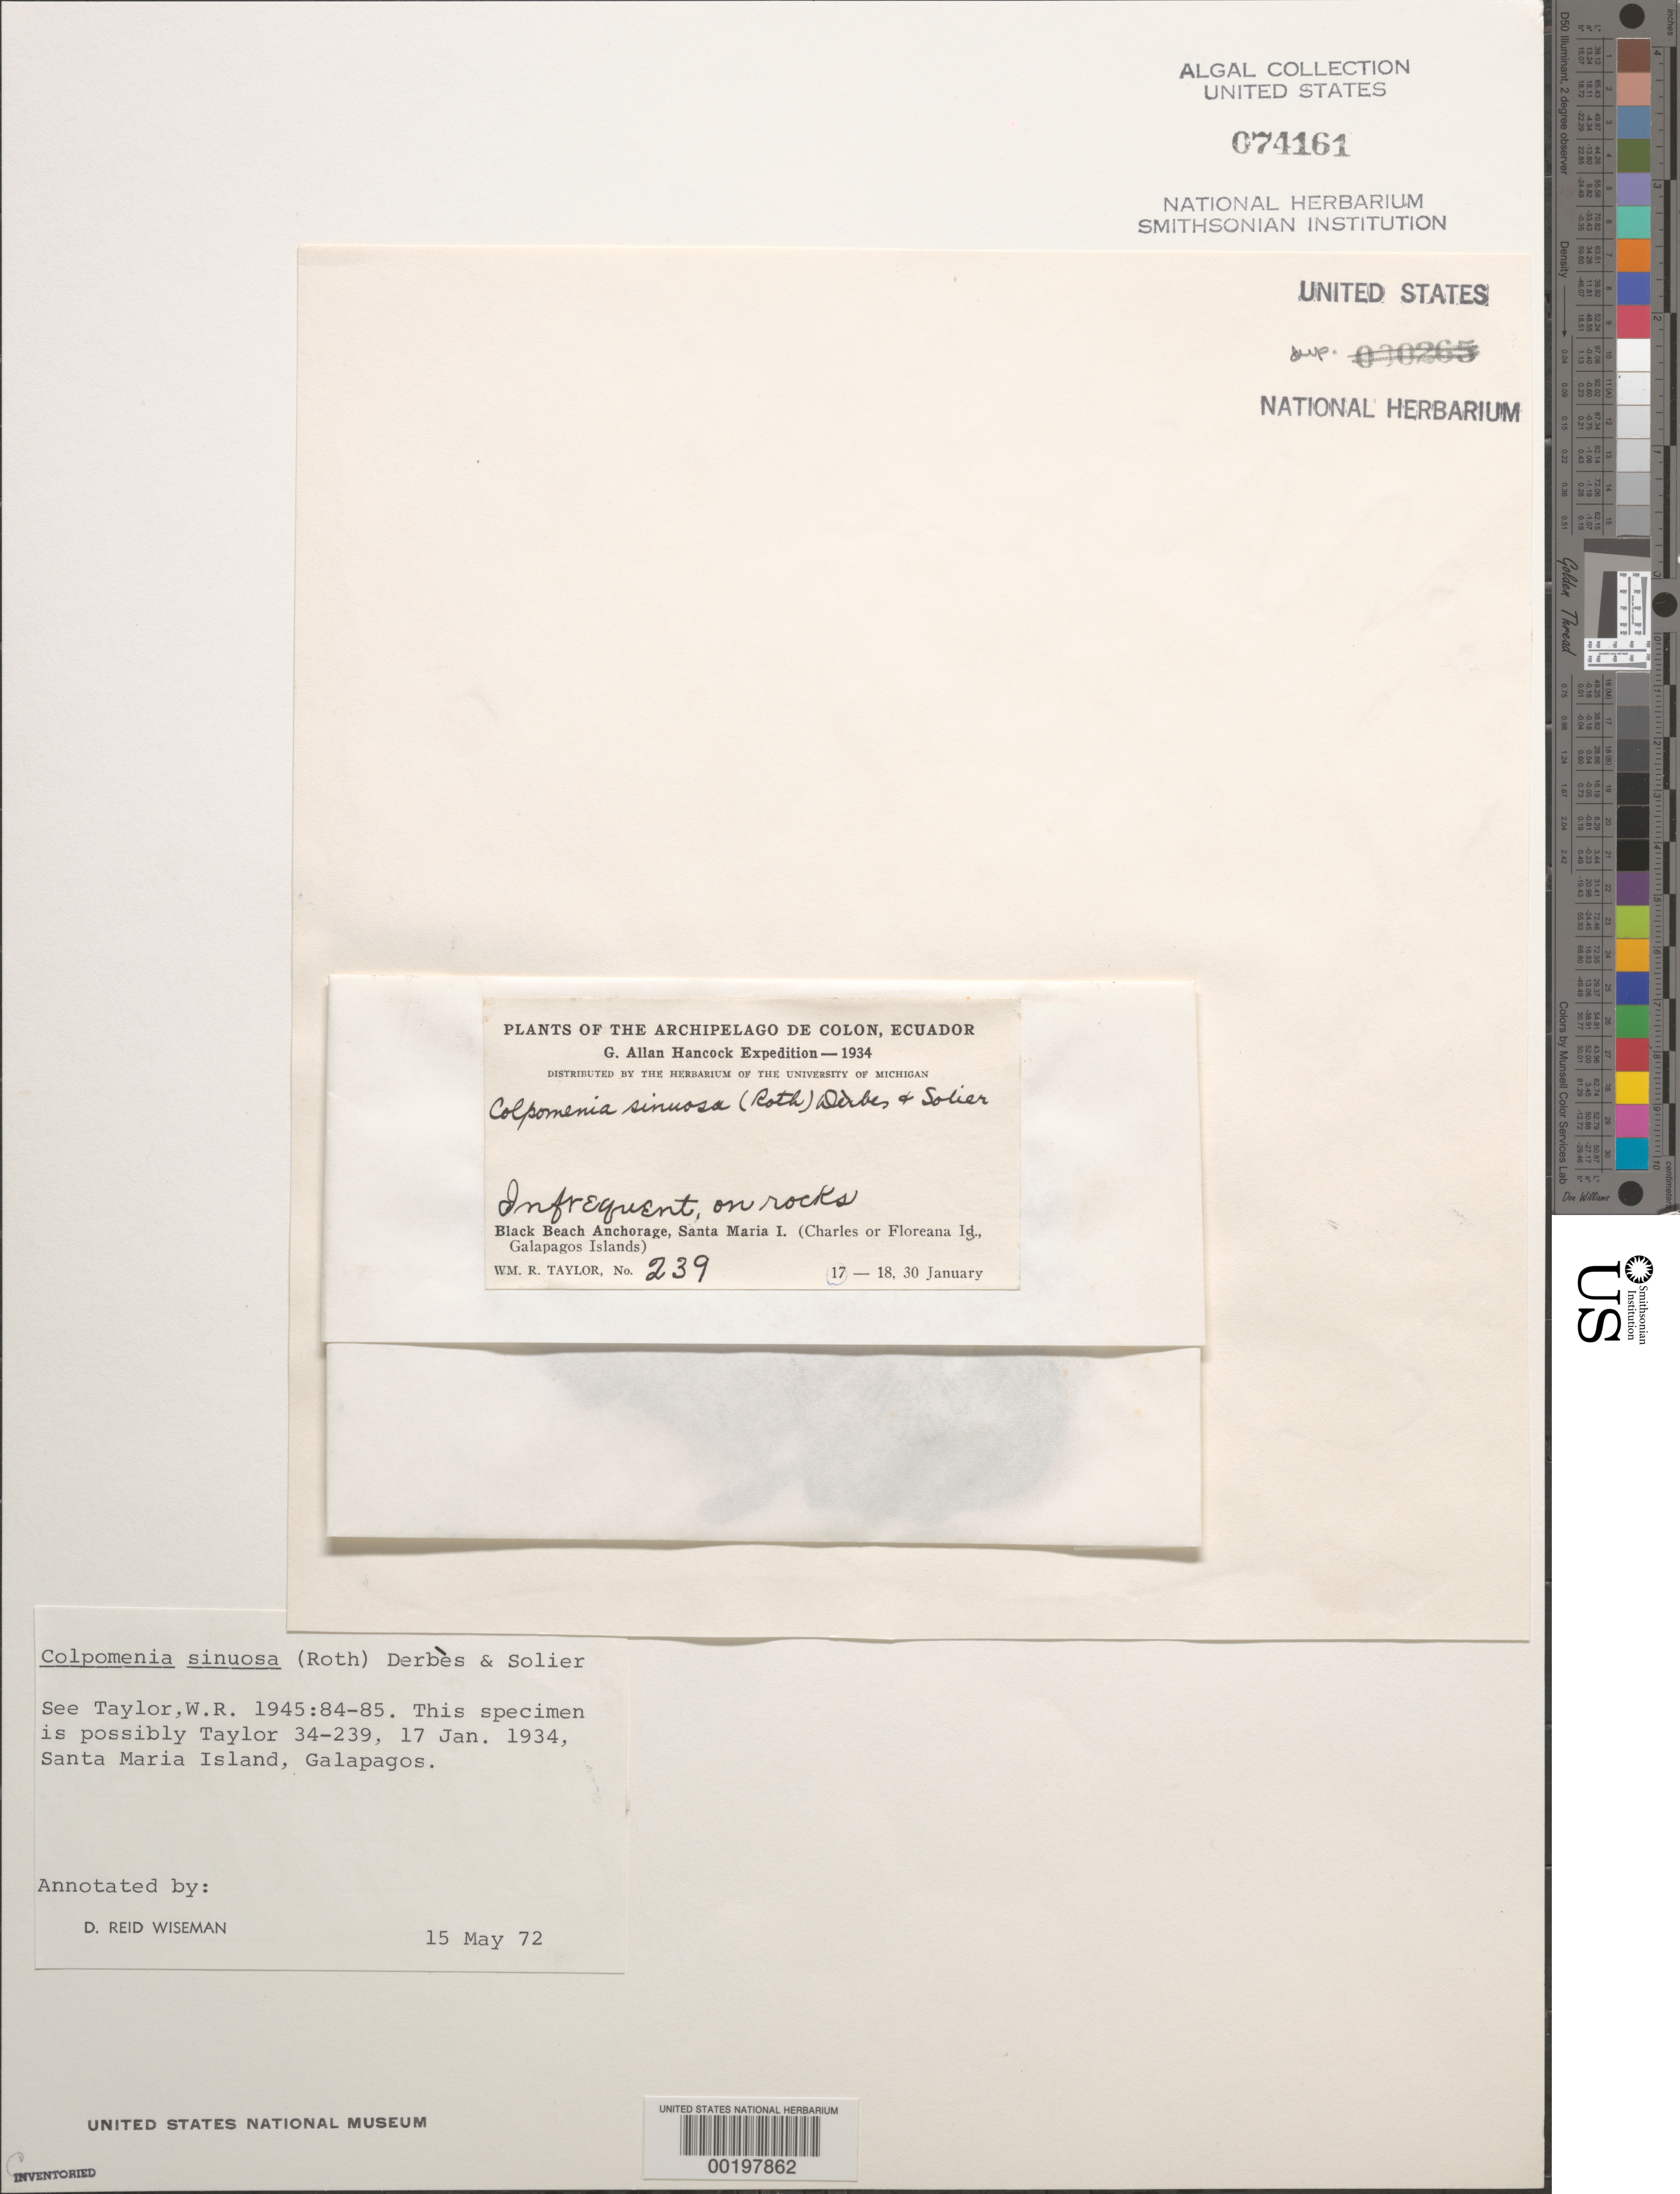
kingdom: Chromista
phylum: Ochrophyta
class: Phaeophyceae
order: Scytosiphonales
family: Scytosiphonaceae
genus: Colpomenia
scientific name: Colpomenia sinuosa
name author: (K. Mert. ex Roth) Derbes & Solier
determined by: Wiseman, D. R.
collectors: W. R. Taylor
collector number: WRT 34-239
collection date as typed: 17 Jan 1934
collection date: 1934-01-17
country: Ecuador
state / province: Colón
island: Floreana [Charles, Santa Maria]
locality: Black Beach Anchorage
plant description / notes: G. Allan Hancock Expedition, 1934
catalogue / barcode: US 74161